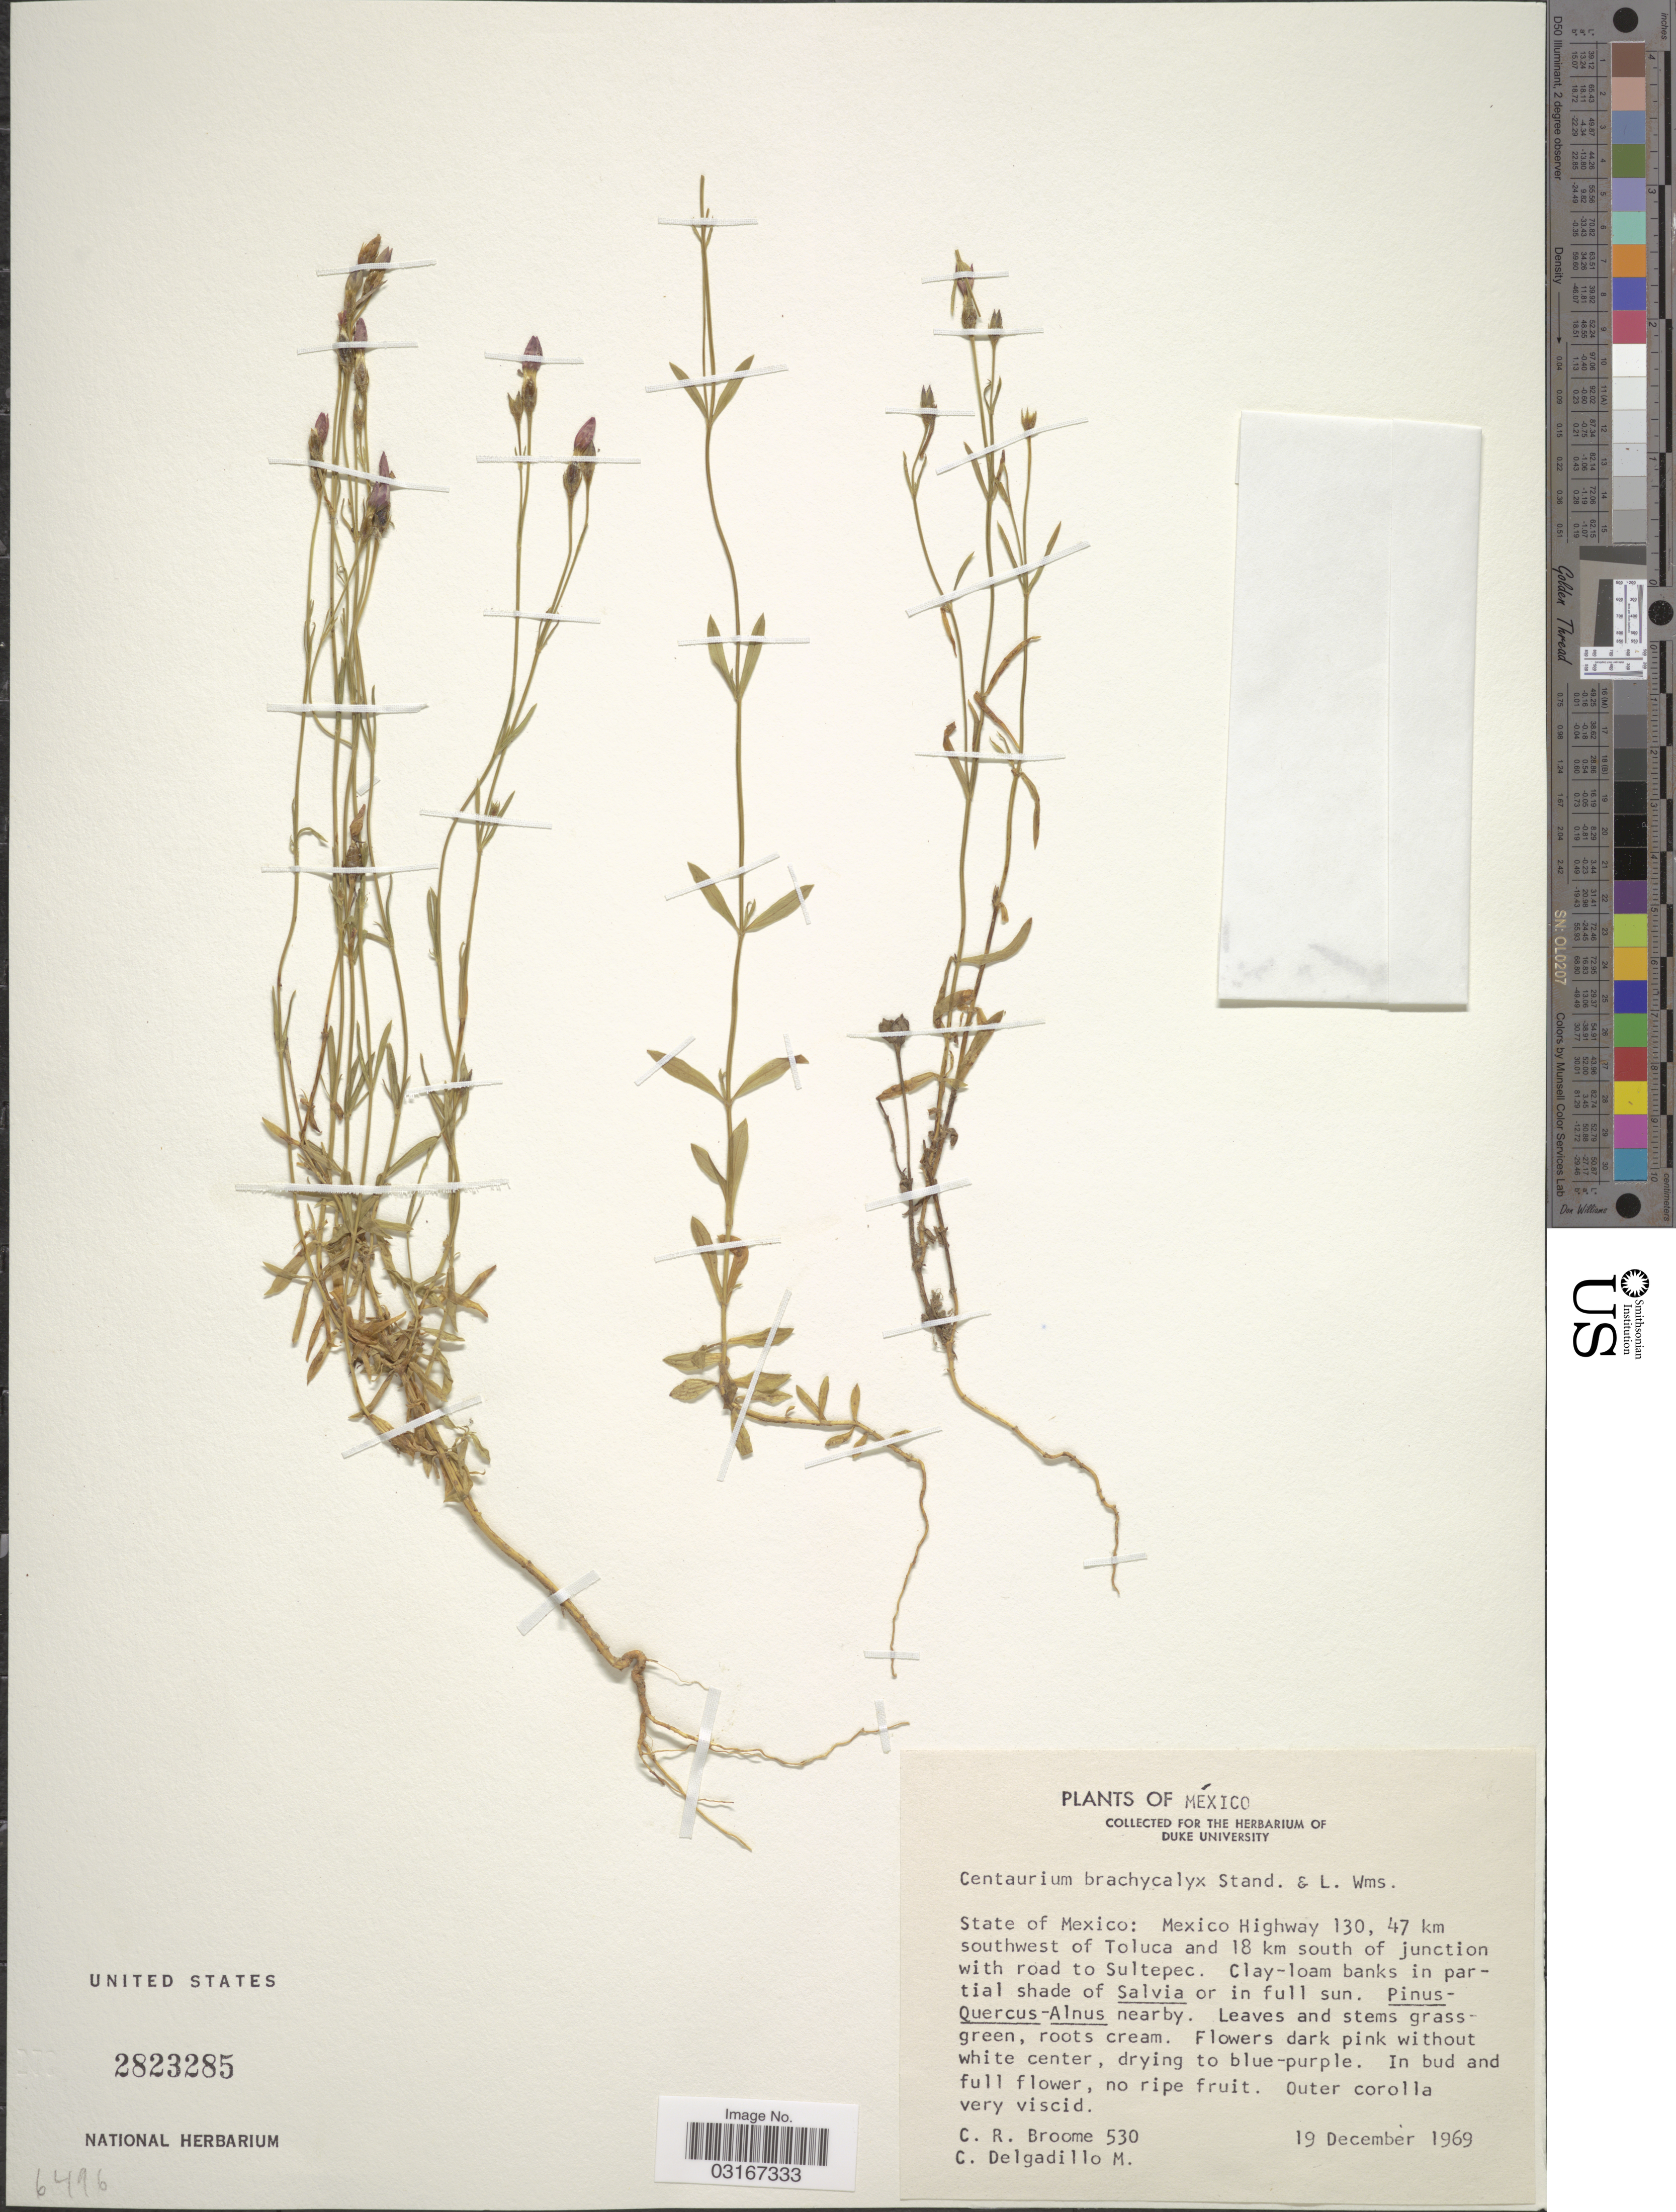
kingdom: Plantae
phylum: Tracheophyta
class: Magnoliopsida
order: Gentianales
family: Gentianaceae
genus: Centaurium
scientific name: Centaurium brachycalyx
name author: Standl. & L.O. Williams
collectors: C. R. Broome & C. Delgadillo-m.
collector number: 530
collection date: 1969-12-19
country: Mexico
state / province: México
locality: Mexico Highway 130, 47 km southwest of Toluca and 18 km south of junction with road to Sultepec.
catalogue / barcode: US 2823285